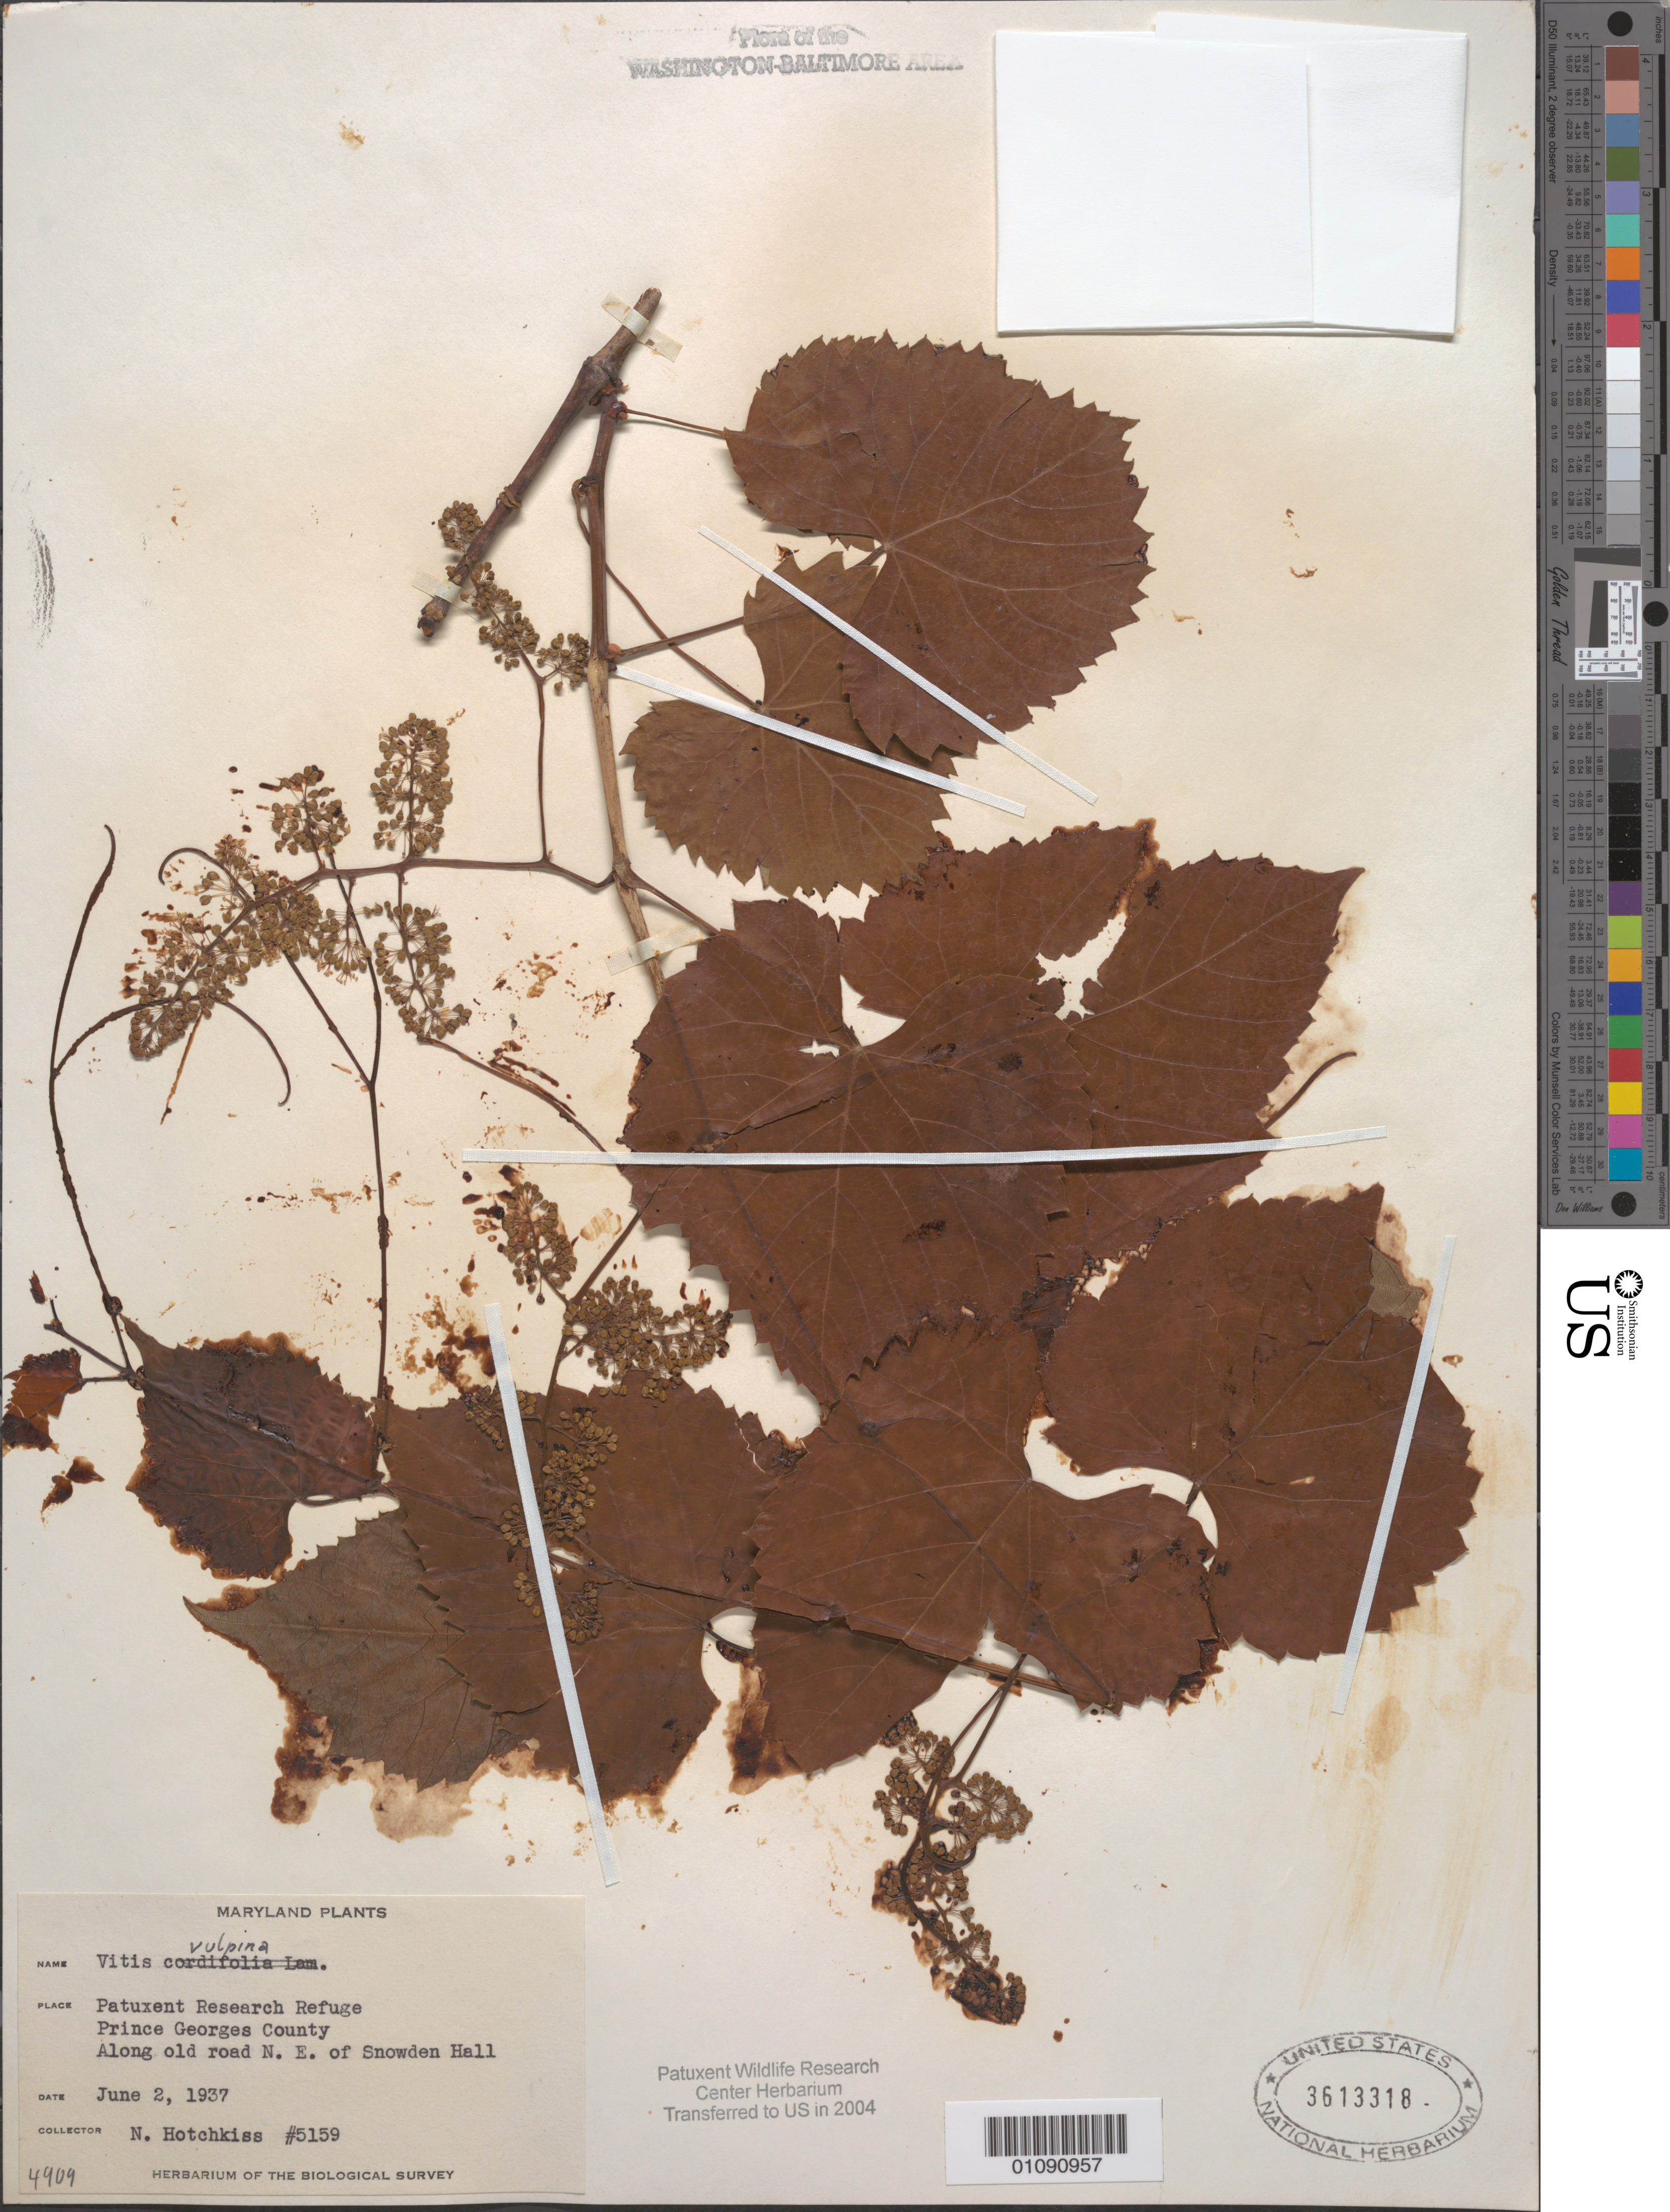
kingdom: Plantae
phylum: Tracheophyta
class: Magnoliopsida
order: Vitales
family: Vitaceae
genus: Vitis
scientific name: Vitis vulpina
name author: L.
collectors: N. Hotchkiss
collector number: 5159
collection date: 1937-06-02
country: United States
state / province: Maryland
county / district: Prince George's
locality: Patuxent Wildlife Refuge. N.E. of Snowden Hall.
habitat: Along old road.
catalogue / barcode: US 3613318